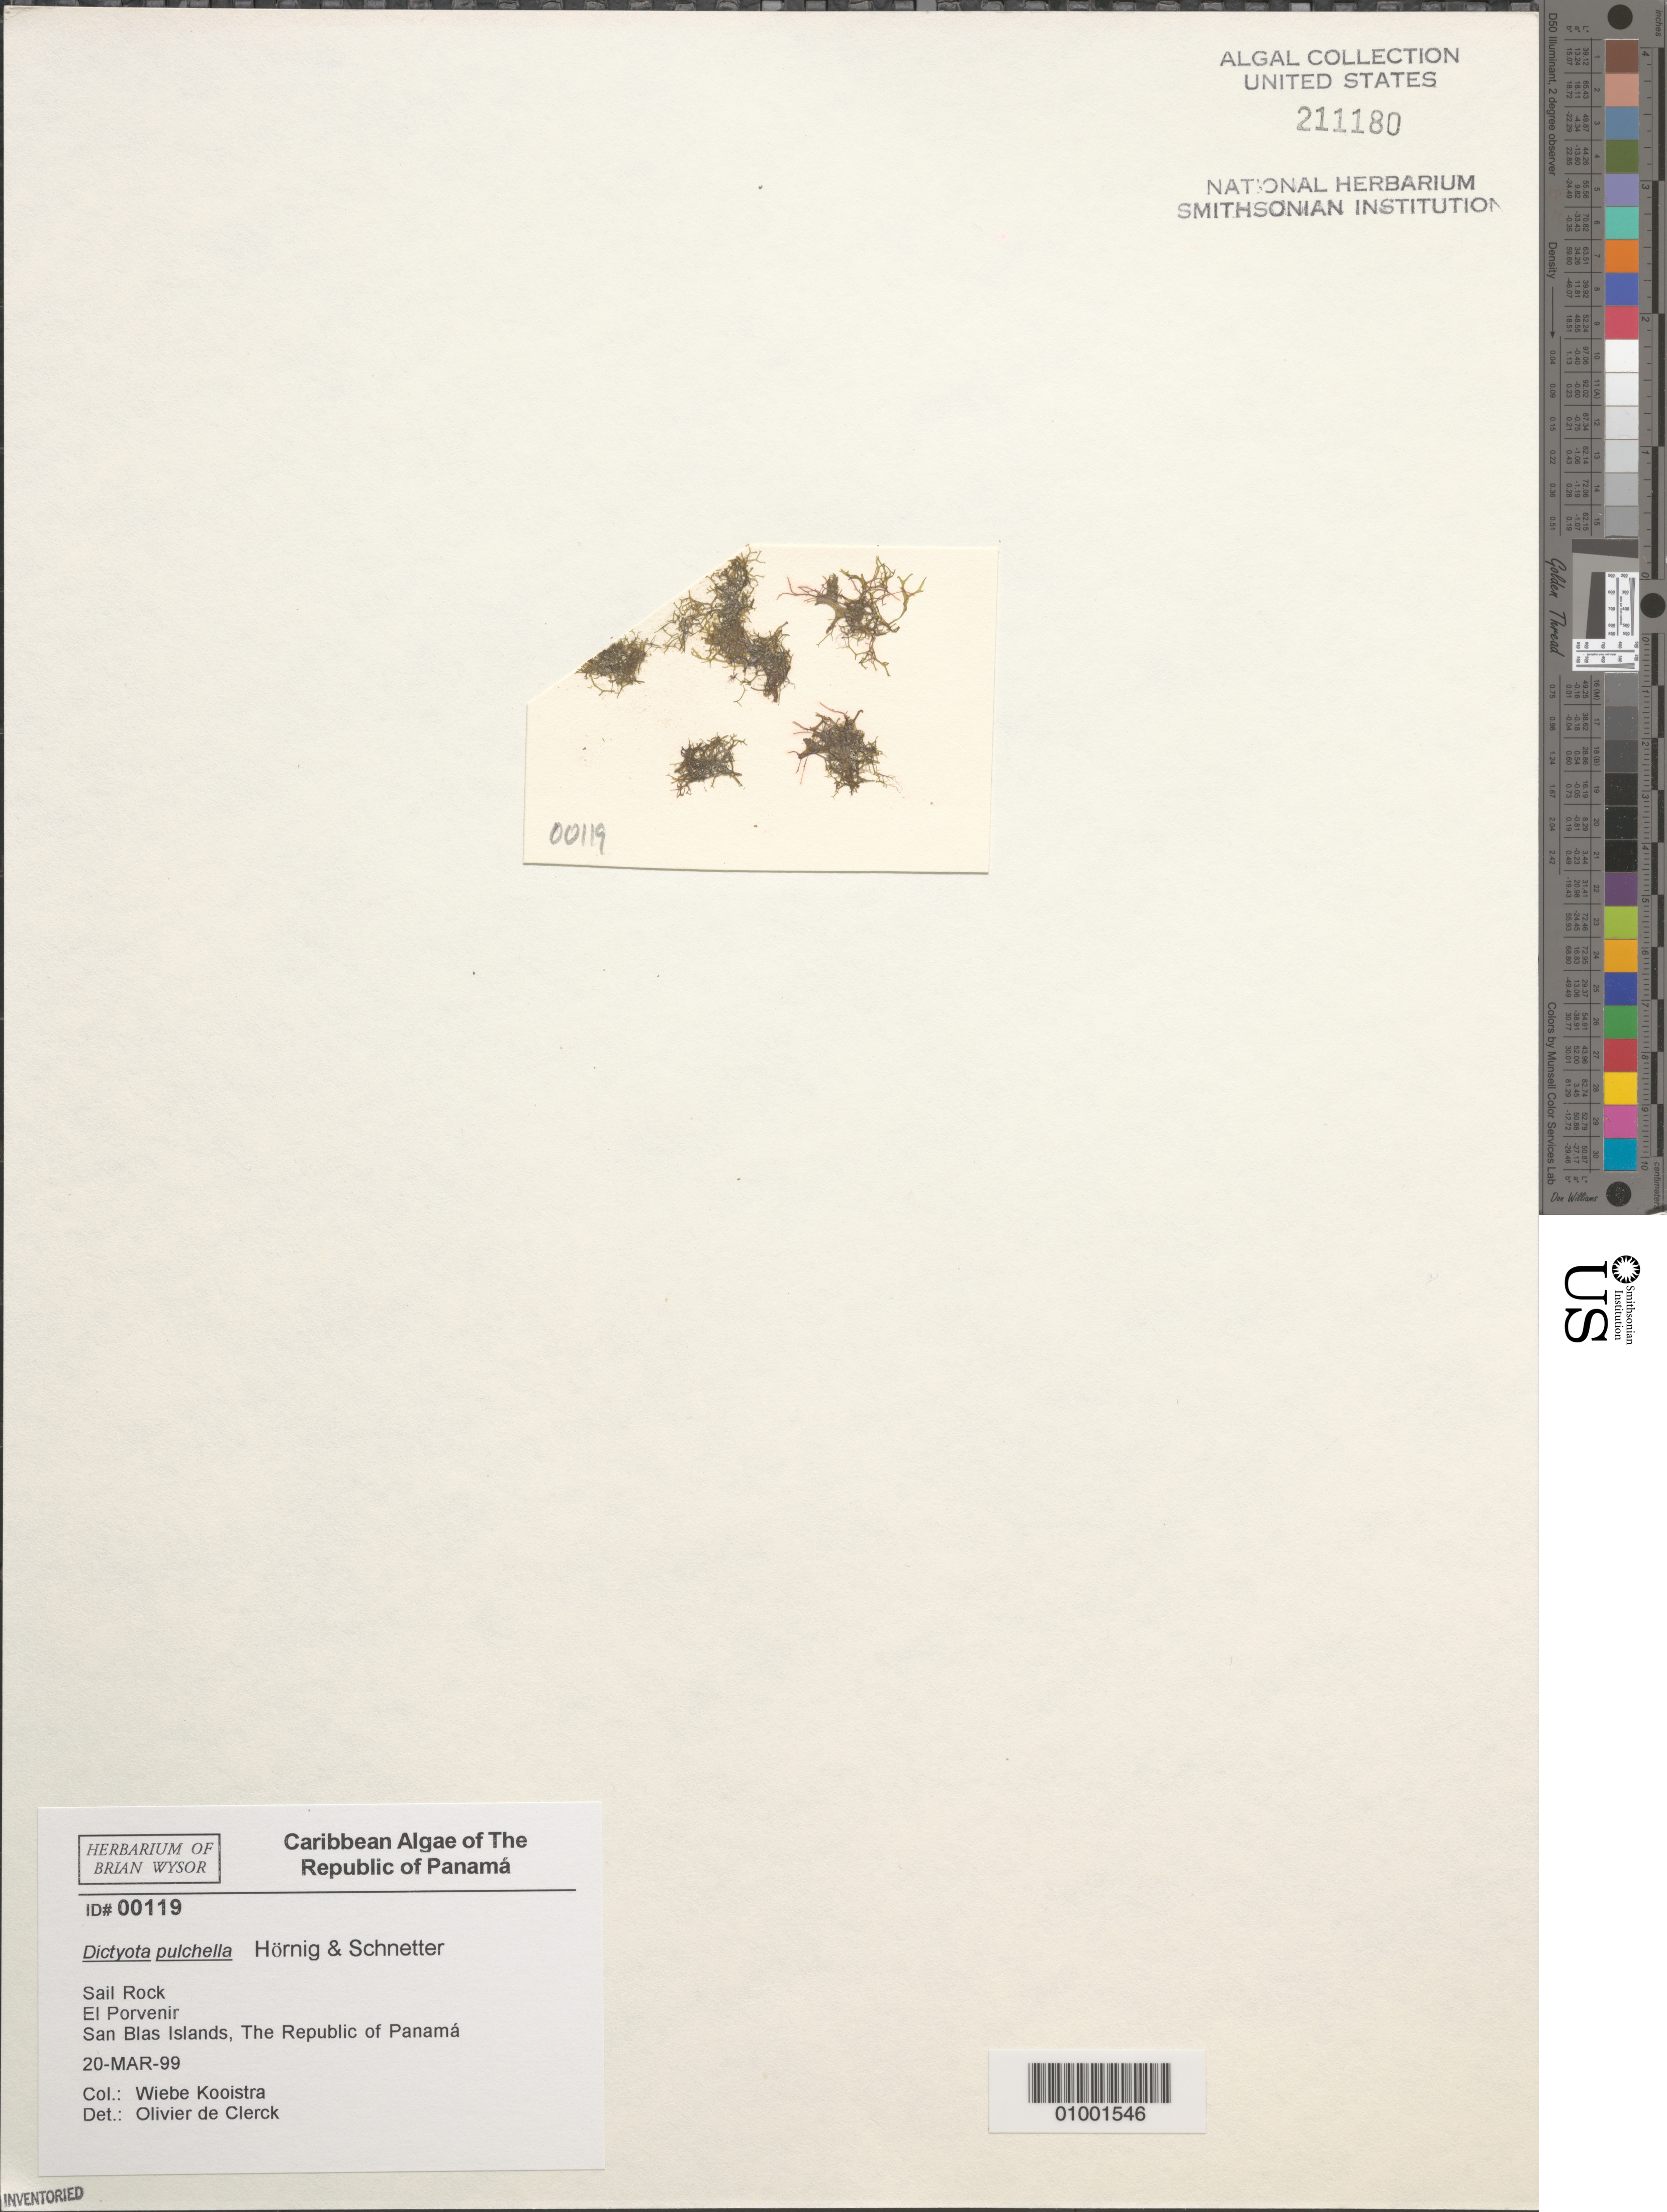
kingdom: Chromista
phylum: Ochrophyta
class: Phaeophyceae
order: Dictyotales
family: Dictyotaceae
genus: Dictyota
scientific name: Dictyota pulchella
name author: I.Hörnig & Schnetter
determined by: De Clerck, Olivier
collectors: W. Kooistra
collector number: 00119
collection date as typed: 20 Mar 1999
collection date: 1999-03-20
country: Panama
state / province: Kuna Yala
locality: Sail Rock, El Porvenir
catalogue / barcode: US 211180